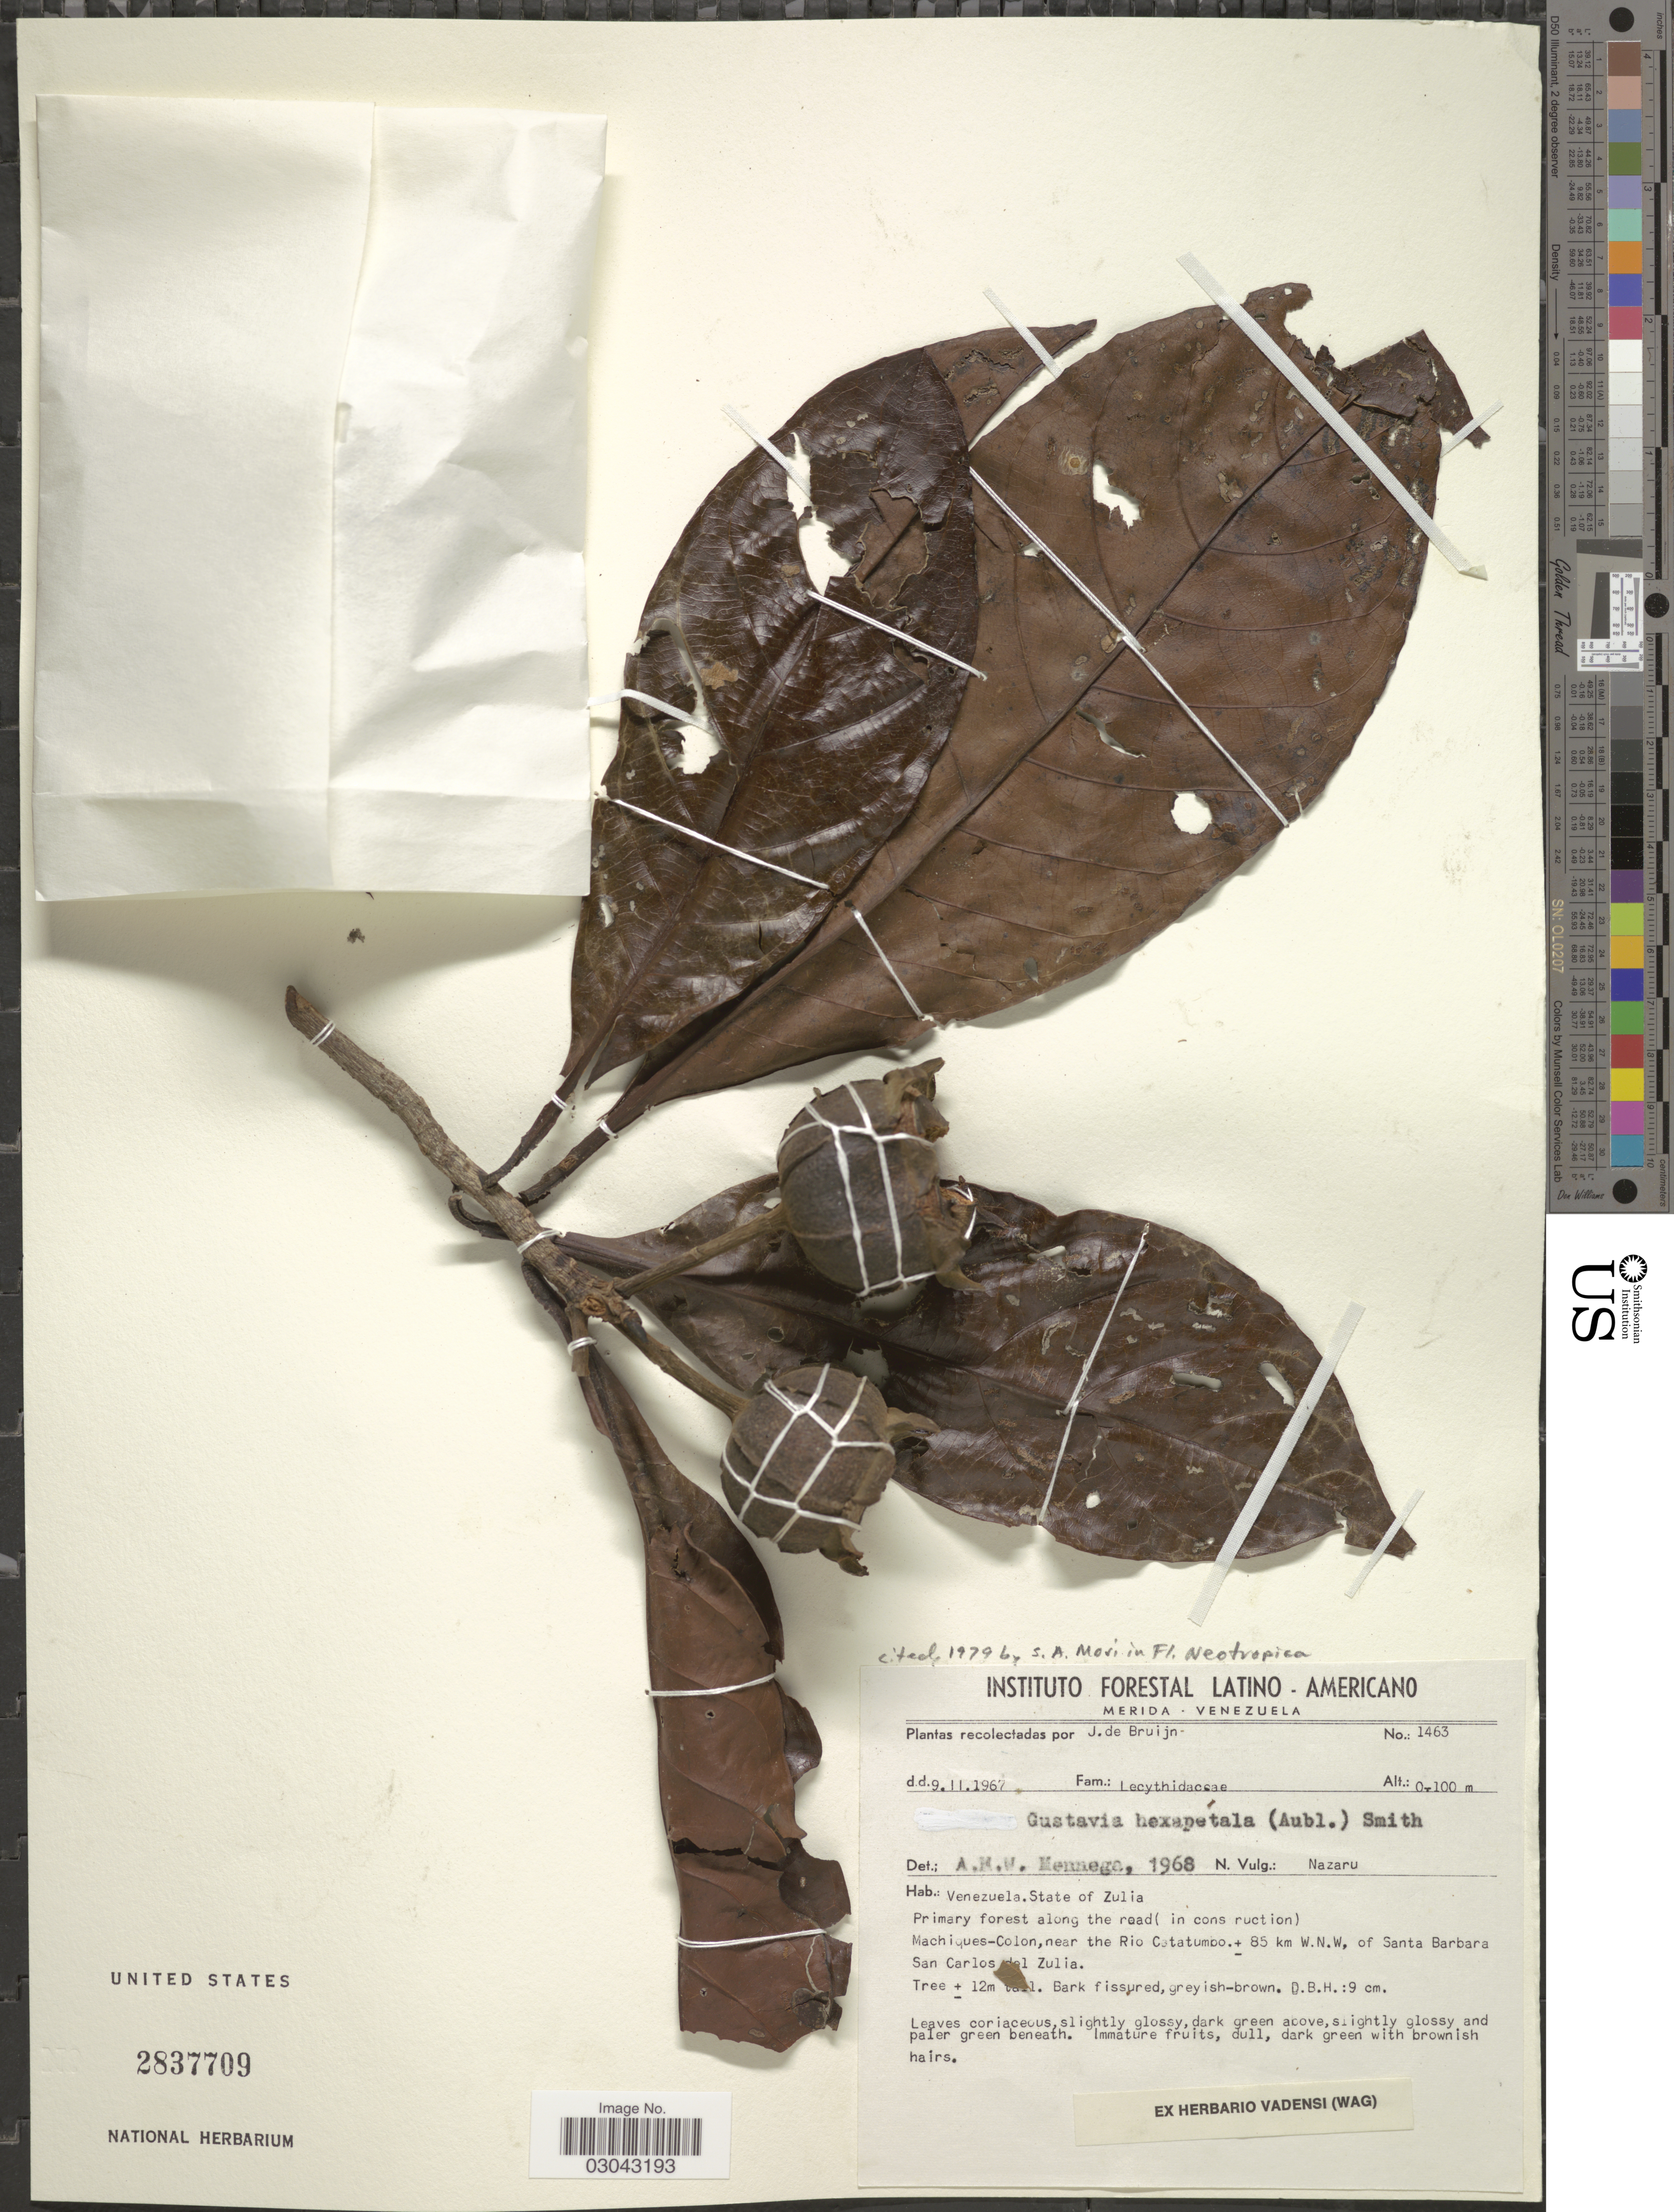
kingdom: Plantae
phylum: Tracheophyta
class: Magnoliopsida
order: Ericales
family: Lecythidaceae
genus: Gustavia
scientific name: Gustavia hexapetala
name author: (Aubl.) Sm.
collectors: J. Bruijn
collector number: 1463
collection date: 1967-02-09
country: Venezuela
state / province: Zulia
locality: Primary forest along the road (in cons ruction) Machiques-Colon, near the Rio Catatumbo. ± 85 km W.N.W. of Santa Barbara, San Carlos del Zulia.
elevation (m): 0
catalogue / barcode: US 2837709